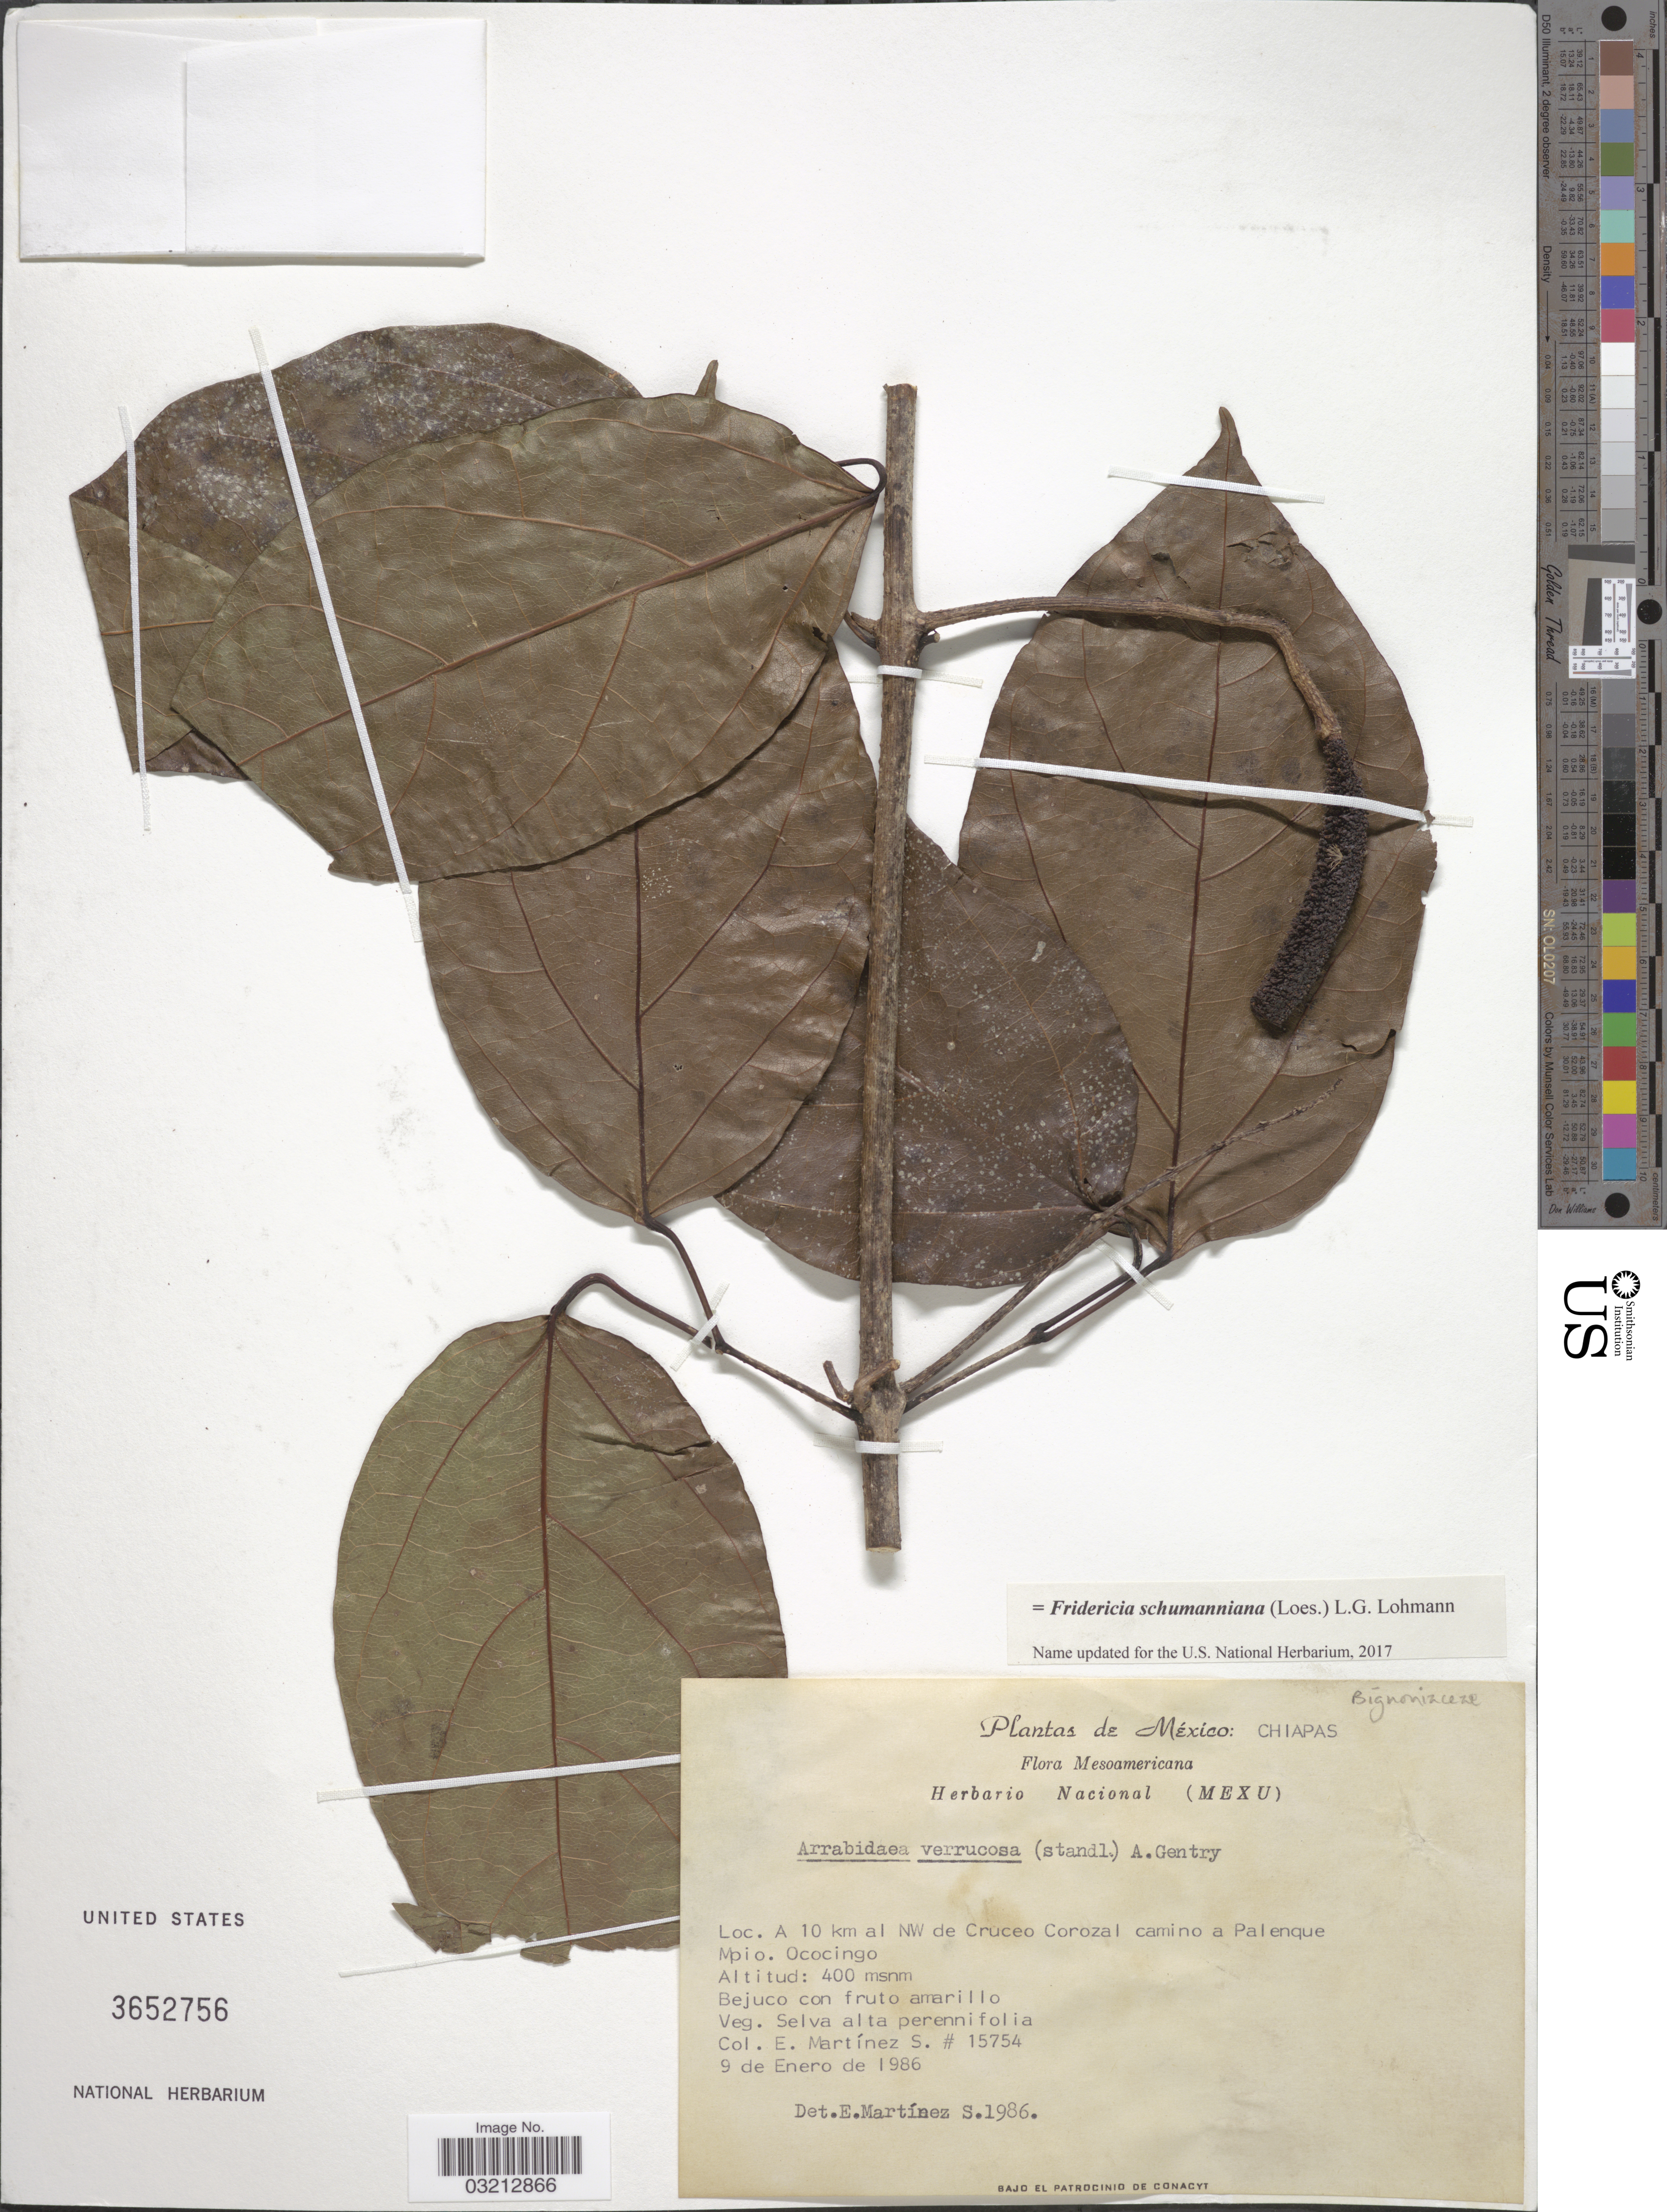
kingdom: Plantae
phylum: Tracheophyta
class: Magnoliopsida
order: Lamiales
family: Bignoniaceae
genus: Fridericia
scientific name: Fridericia schumanniana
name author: (Loes.) L.G. Lohmann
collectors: E. M. Martínez S.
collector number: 15754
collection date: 1986-01-09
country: Mexico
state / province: Chiapas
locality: A 10 km al NW de Cruceo Corozal camino a Palenque. Mpio. Ococingo.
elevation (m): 400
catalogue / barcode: US 3652756